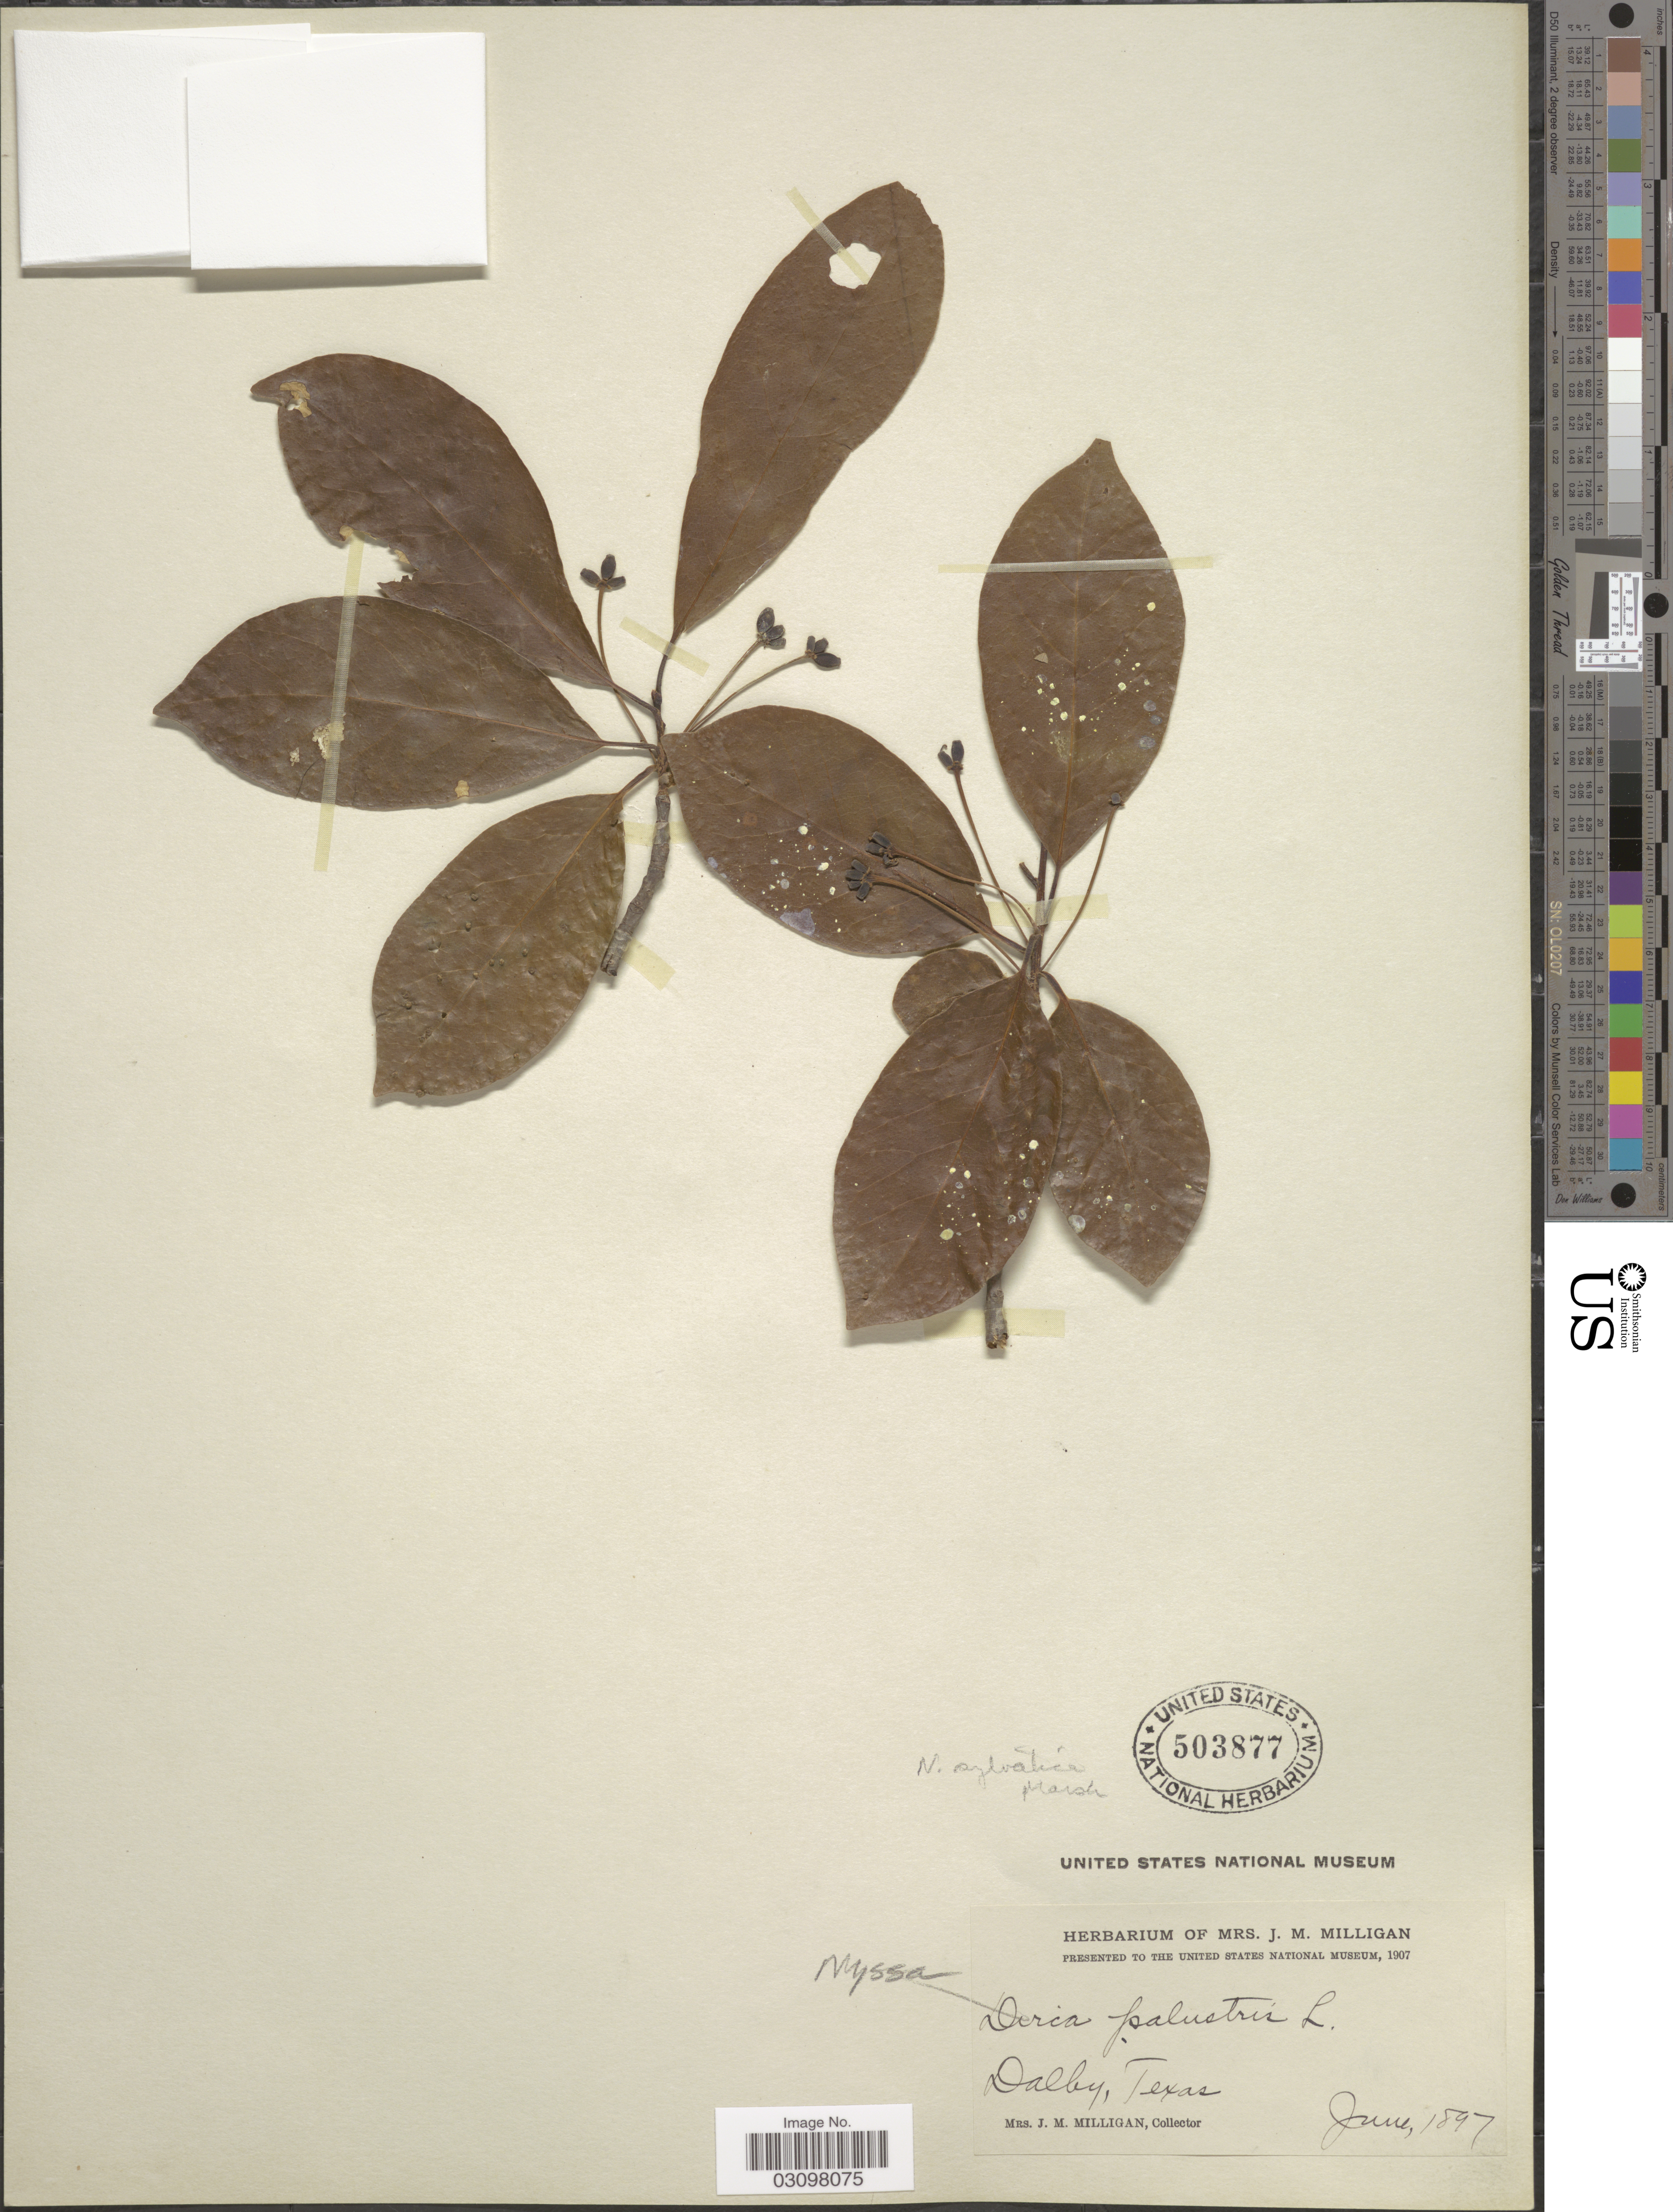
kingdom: Plantae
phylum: Tracheophyta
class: Magnoliopsida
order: Cornales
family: Nyssaceae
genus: Nyssa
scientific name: Nyssa sylvatica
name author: Marshall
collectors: J. Milligan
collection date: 1897-06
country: United States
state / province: Texas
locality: Dalby.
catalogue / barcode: US 503877